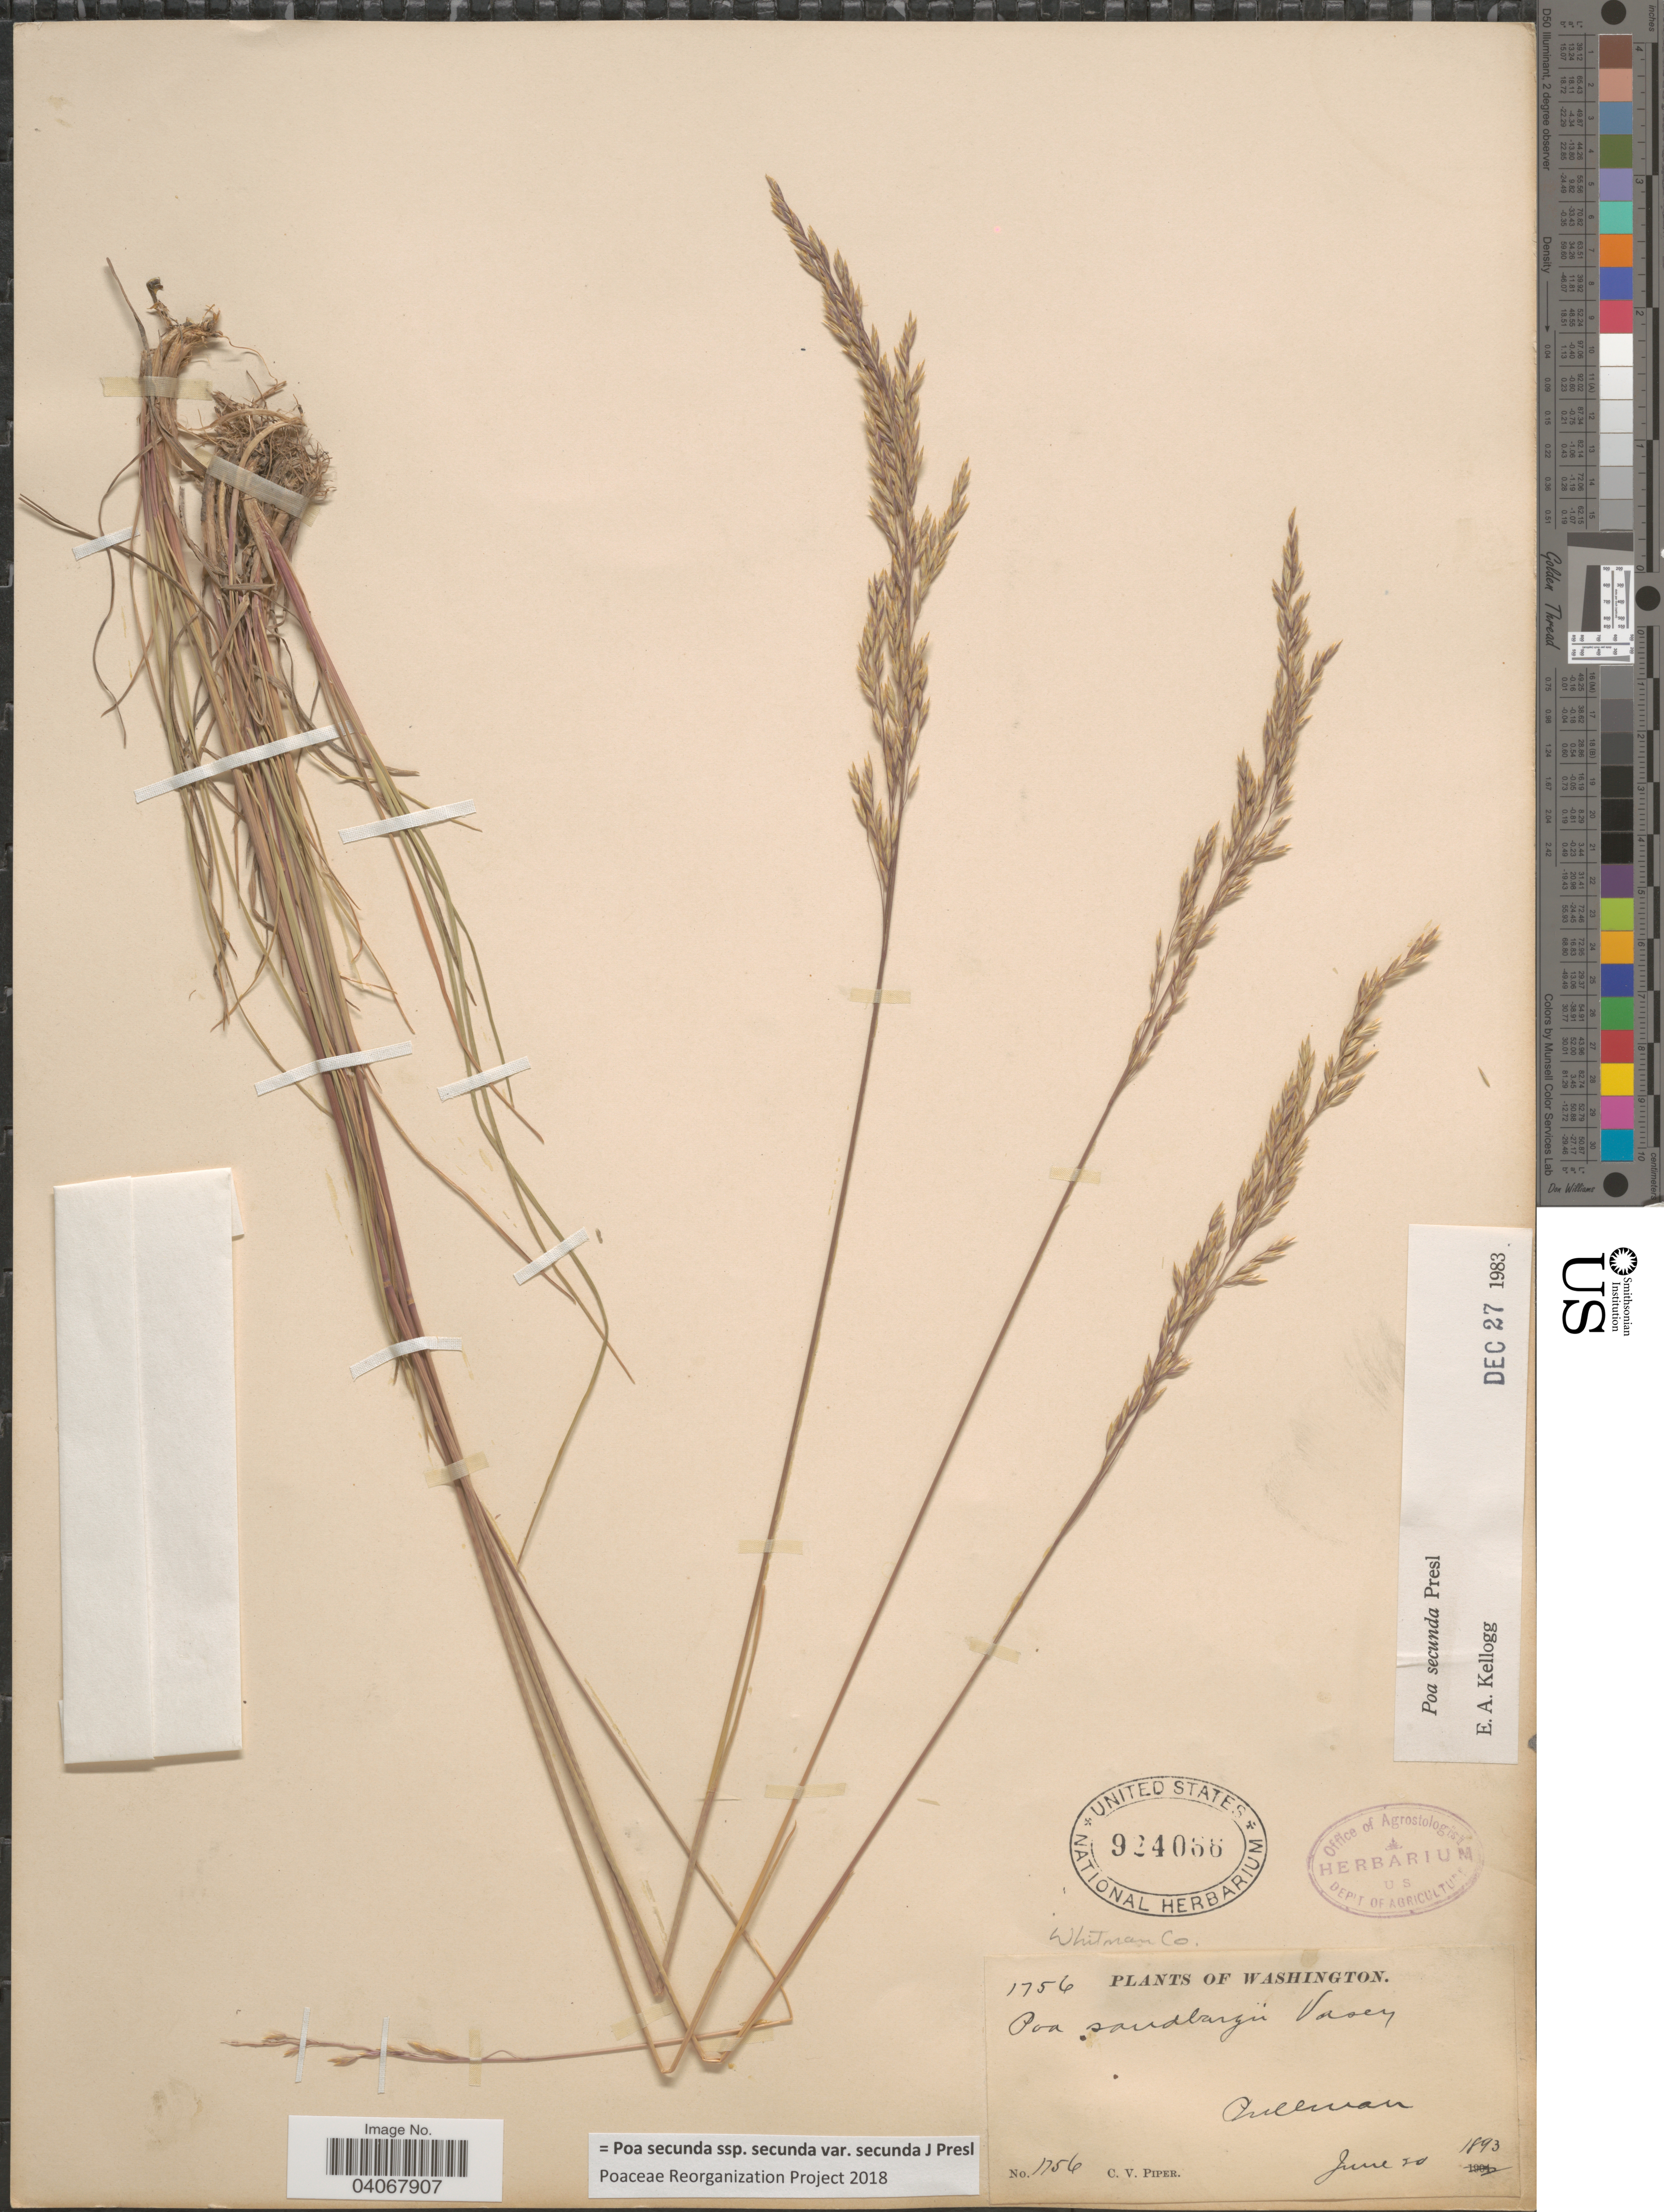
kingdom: Plantae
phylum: Tracheophyta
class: Liliopsida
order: Poales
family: Poaceae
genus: Poa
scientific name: Poa secunda subsp. secunda var. secunda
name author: J. Presl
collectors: C. V. Piper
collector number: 1756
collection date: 1893-06-20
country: United States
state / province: Washington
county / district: Whitman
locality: Pullman. Whitman Co.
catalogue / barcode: US 924066